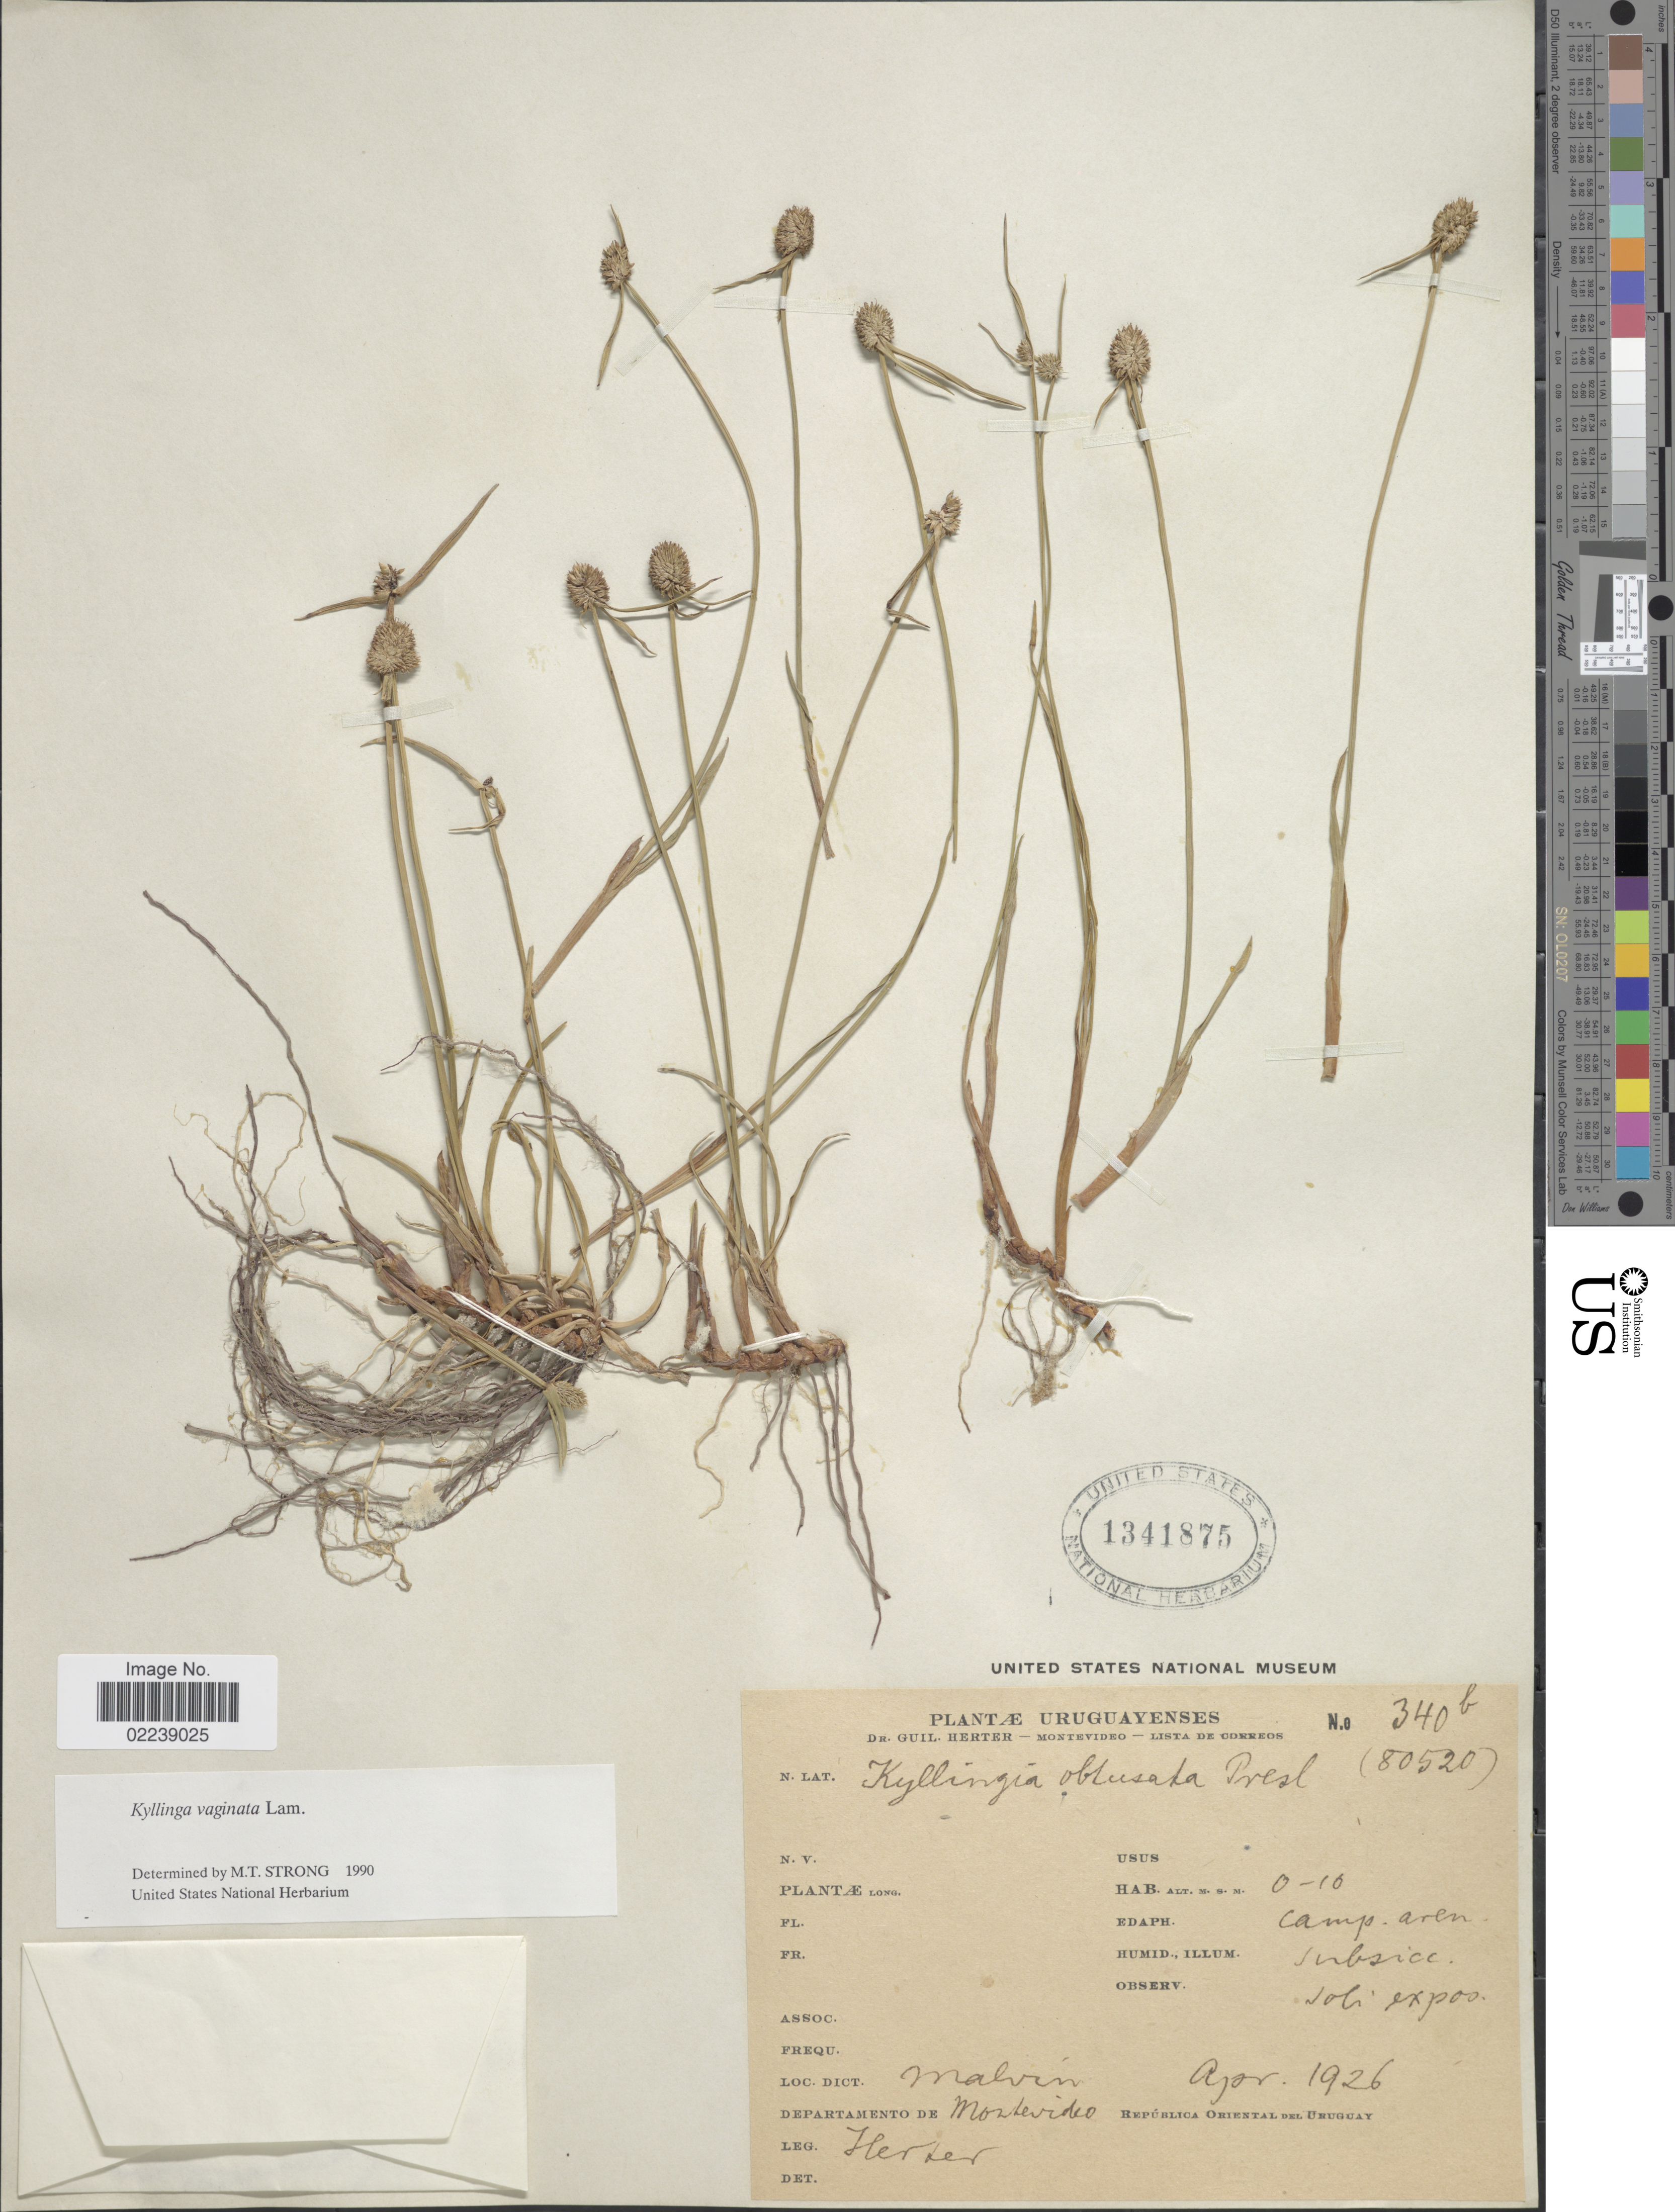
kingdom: Plantae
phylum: Tracheophyta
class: Liliopsida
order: Poales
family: Cyperaceae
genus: Cyperus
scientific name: Cyperus obtusatus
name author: (J. Presl & C. Presl) Mattf. & Kük.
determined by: Strong, M. T., (US), Smithsonian Institution - National Museum of Natural History (UNITED STATES)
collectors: G. Herter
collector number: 340b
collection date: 1926-08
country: Uruguay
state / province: Montevideo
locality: Malvin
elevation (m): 0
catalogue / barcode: US 1341875